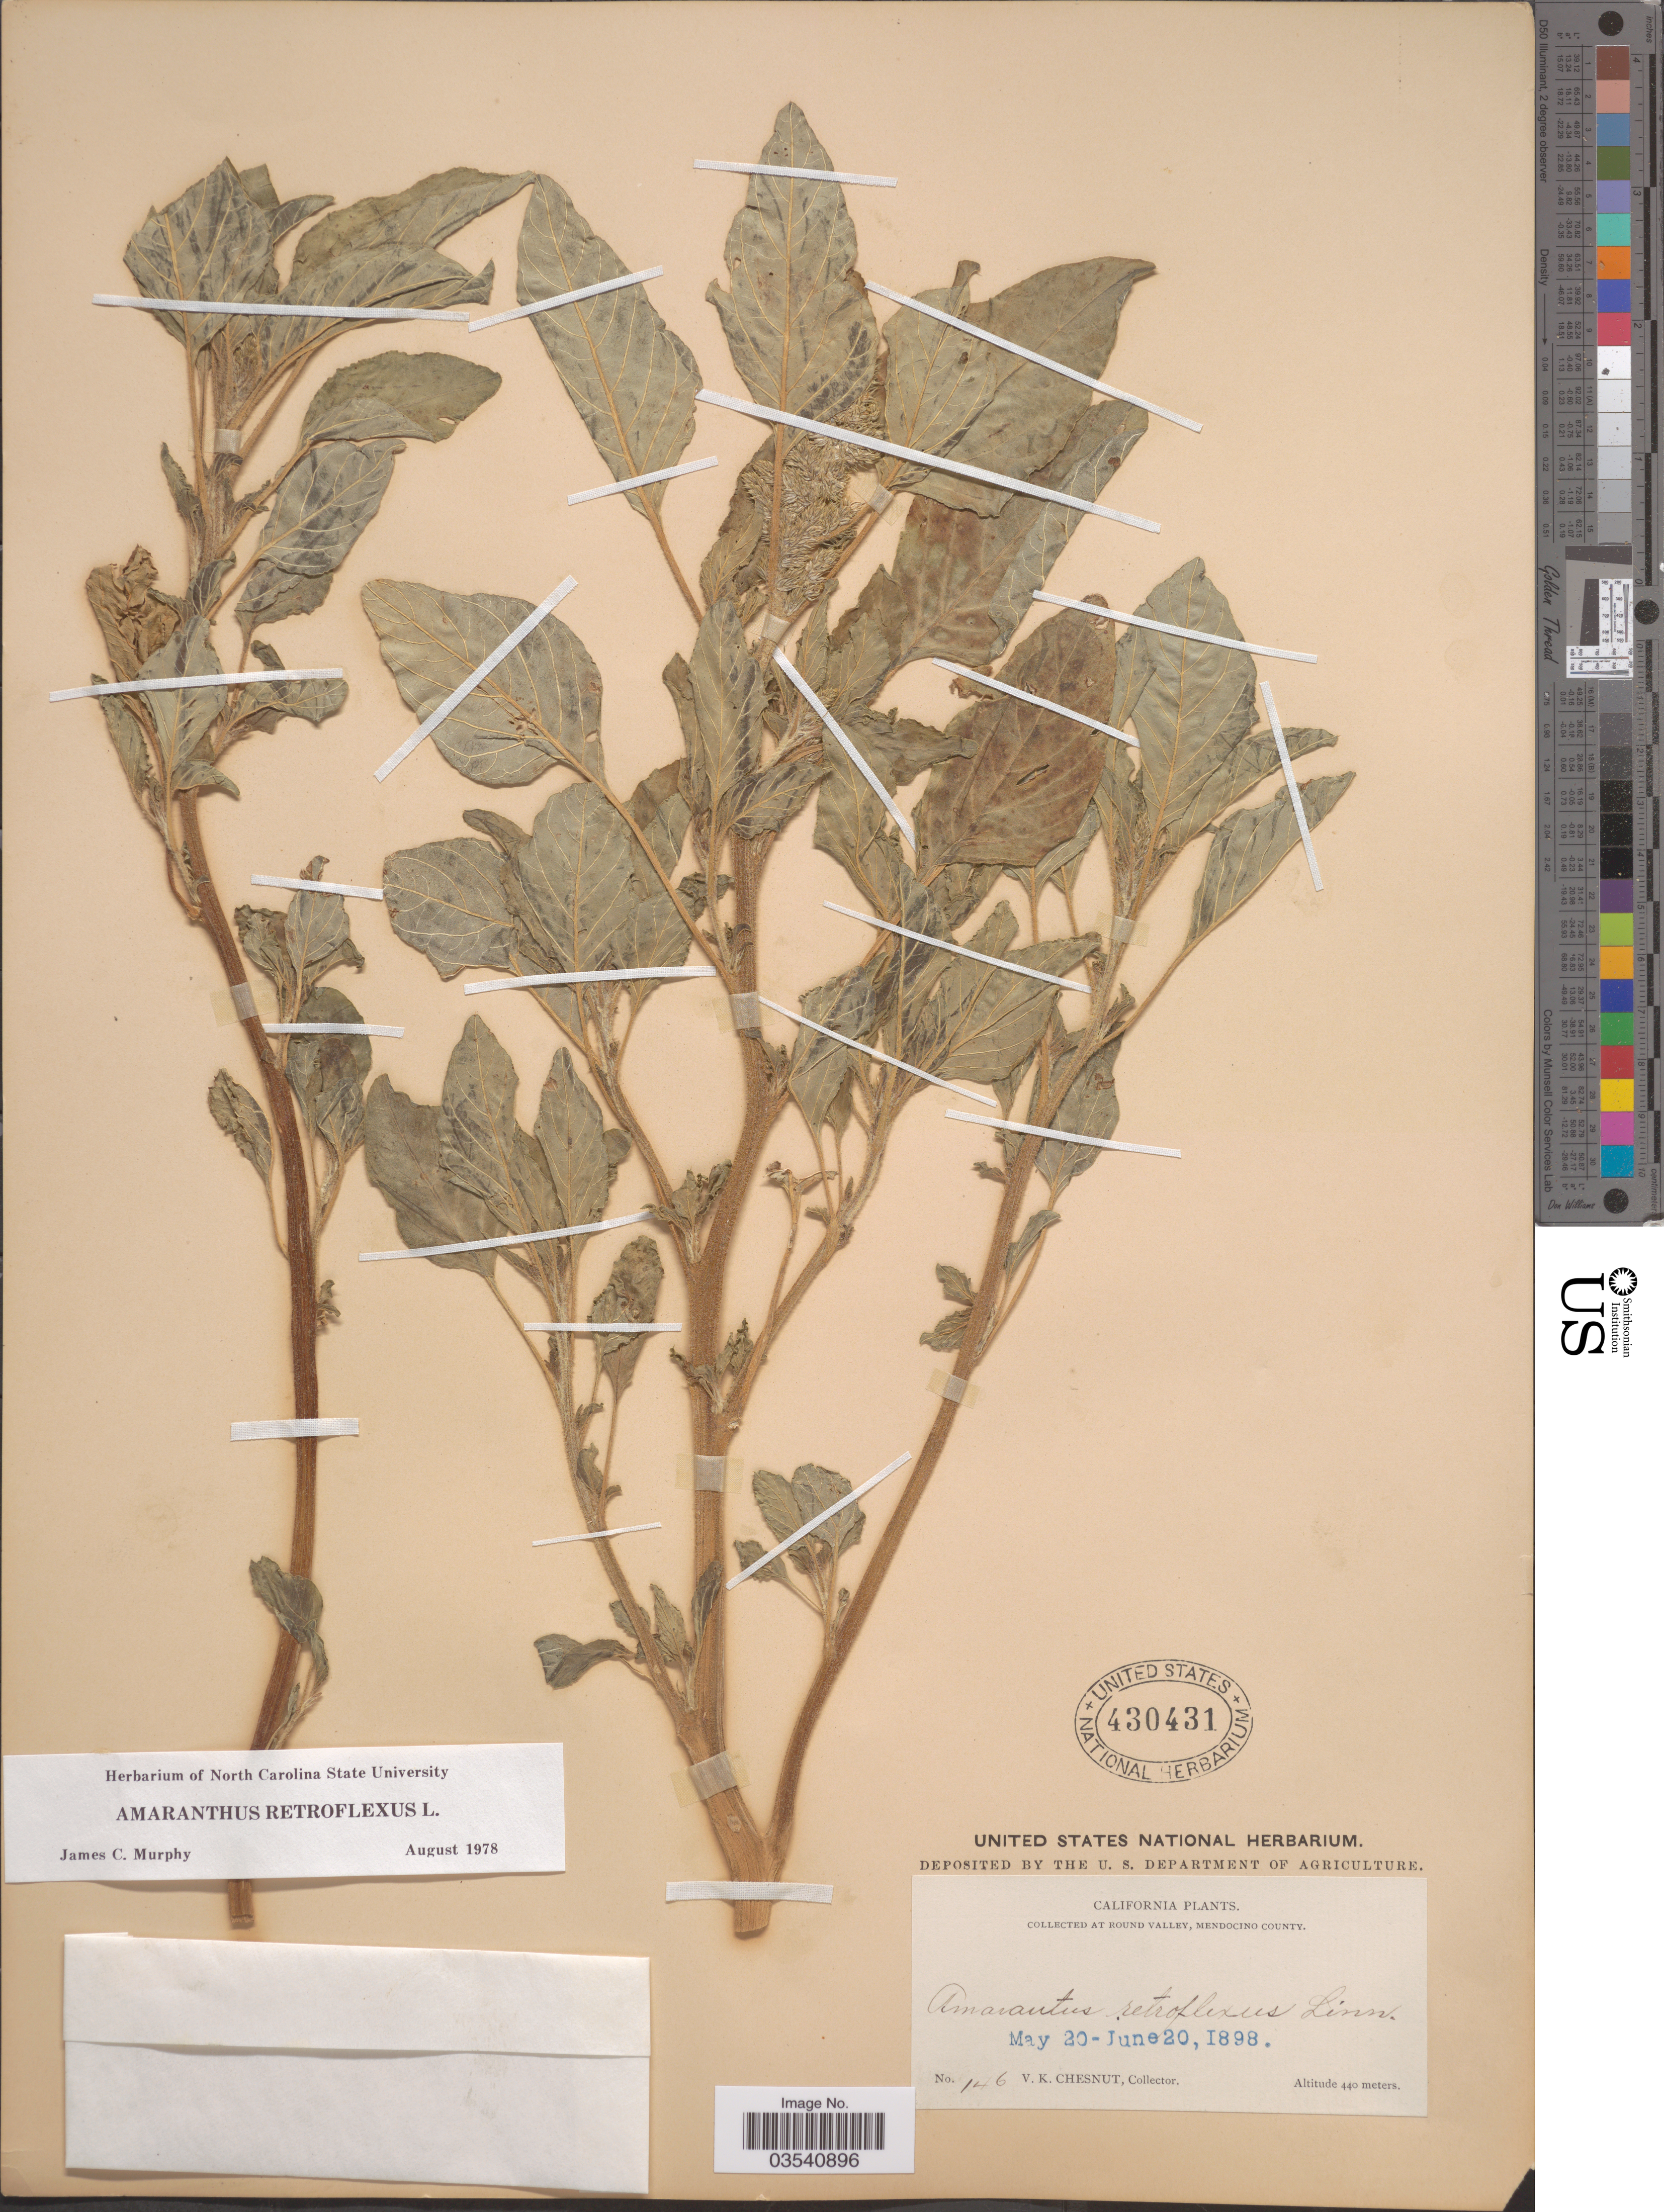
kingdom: Plantae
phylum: Tracheophyta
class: Magnoliopsida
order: Caryophyllales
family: Amaranthaceae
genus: Amaranthus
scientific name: Amaranthus retroflexus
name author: L.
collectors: V. Chesnut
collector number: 146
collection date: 1898-05-20/1898-06-20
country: United States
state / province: California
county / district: Mendocino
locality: At Round Valley, Mendocino County.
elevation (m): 440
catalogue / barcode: US 430431